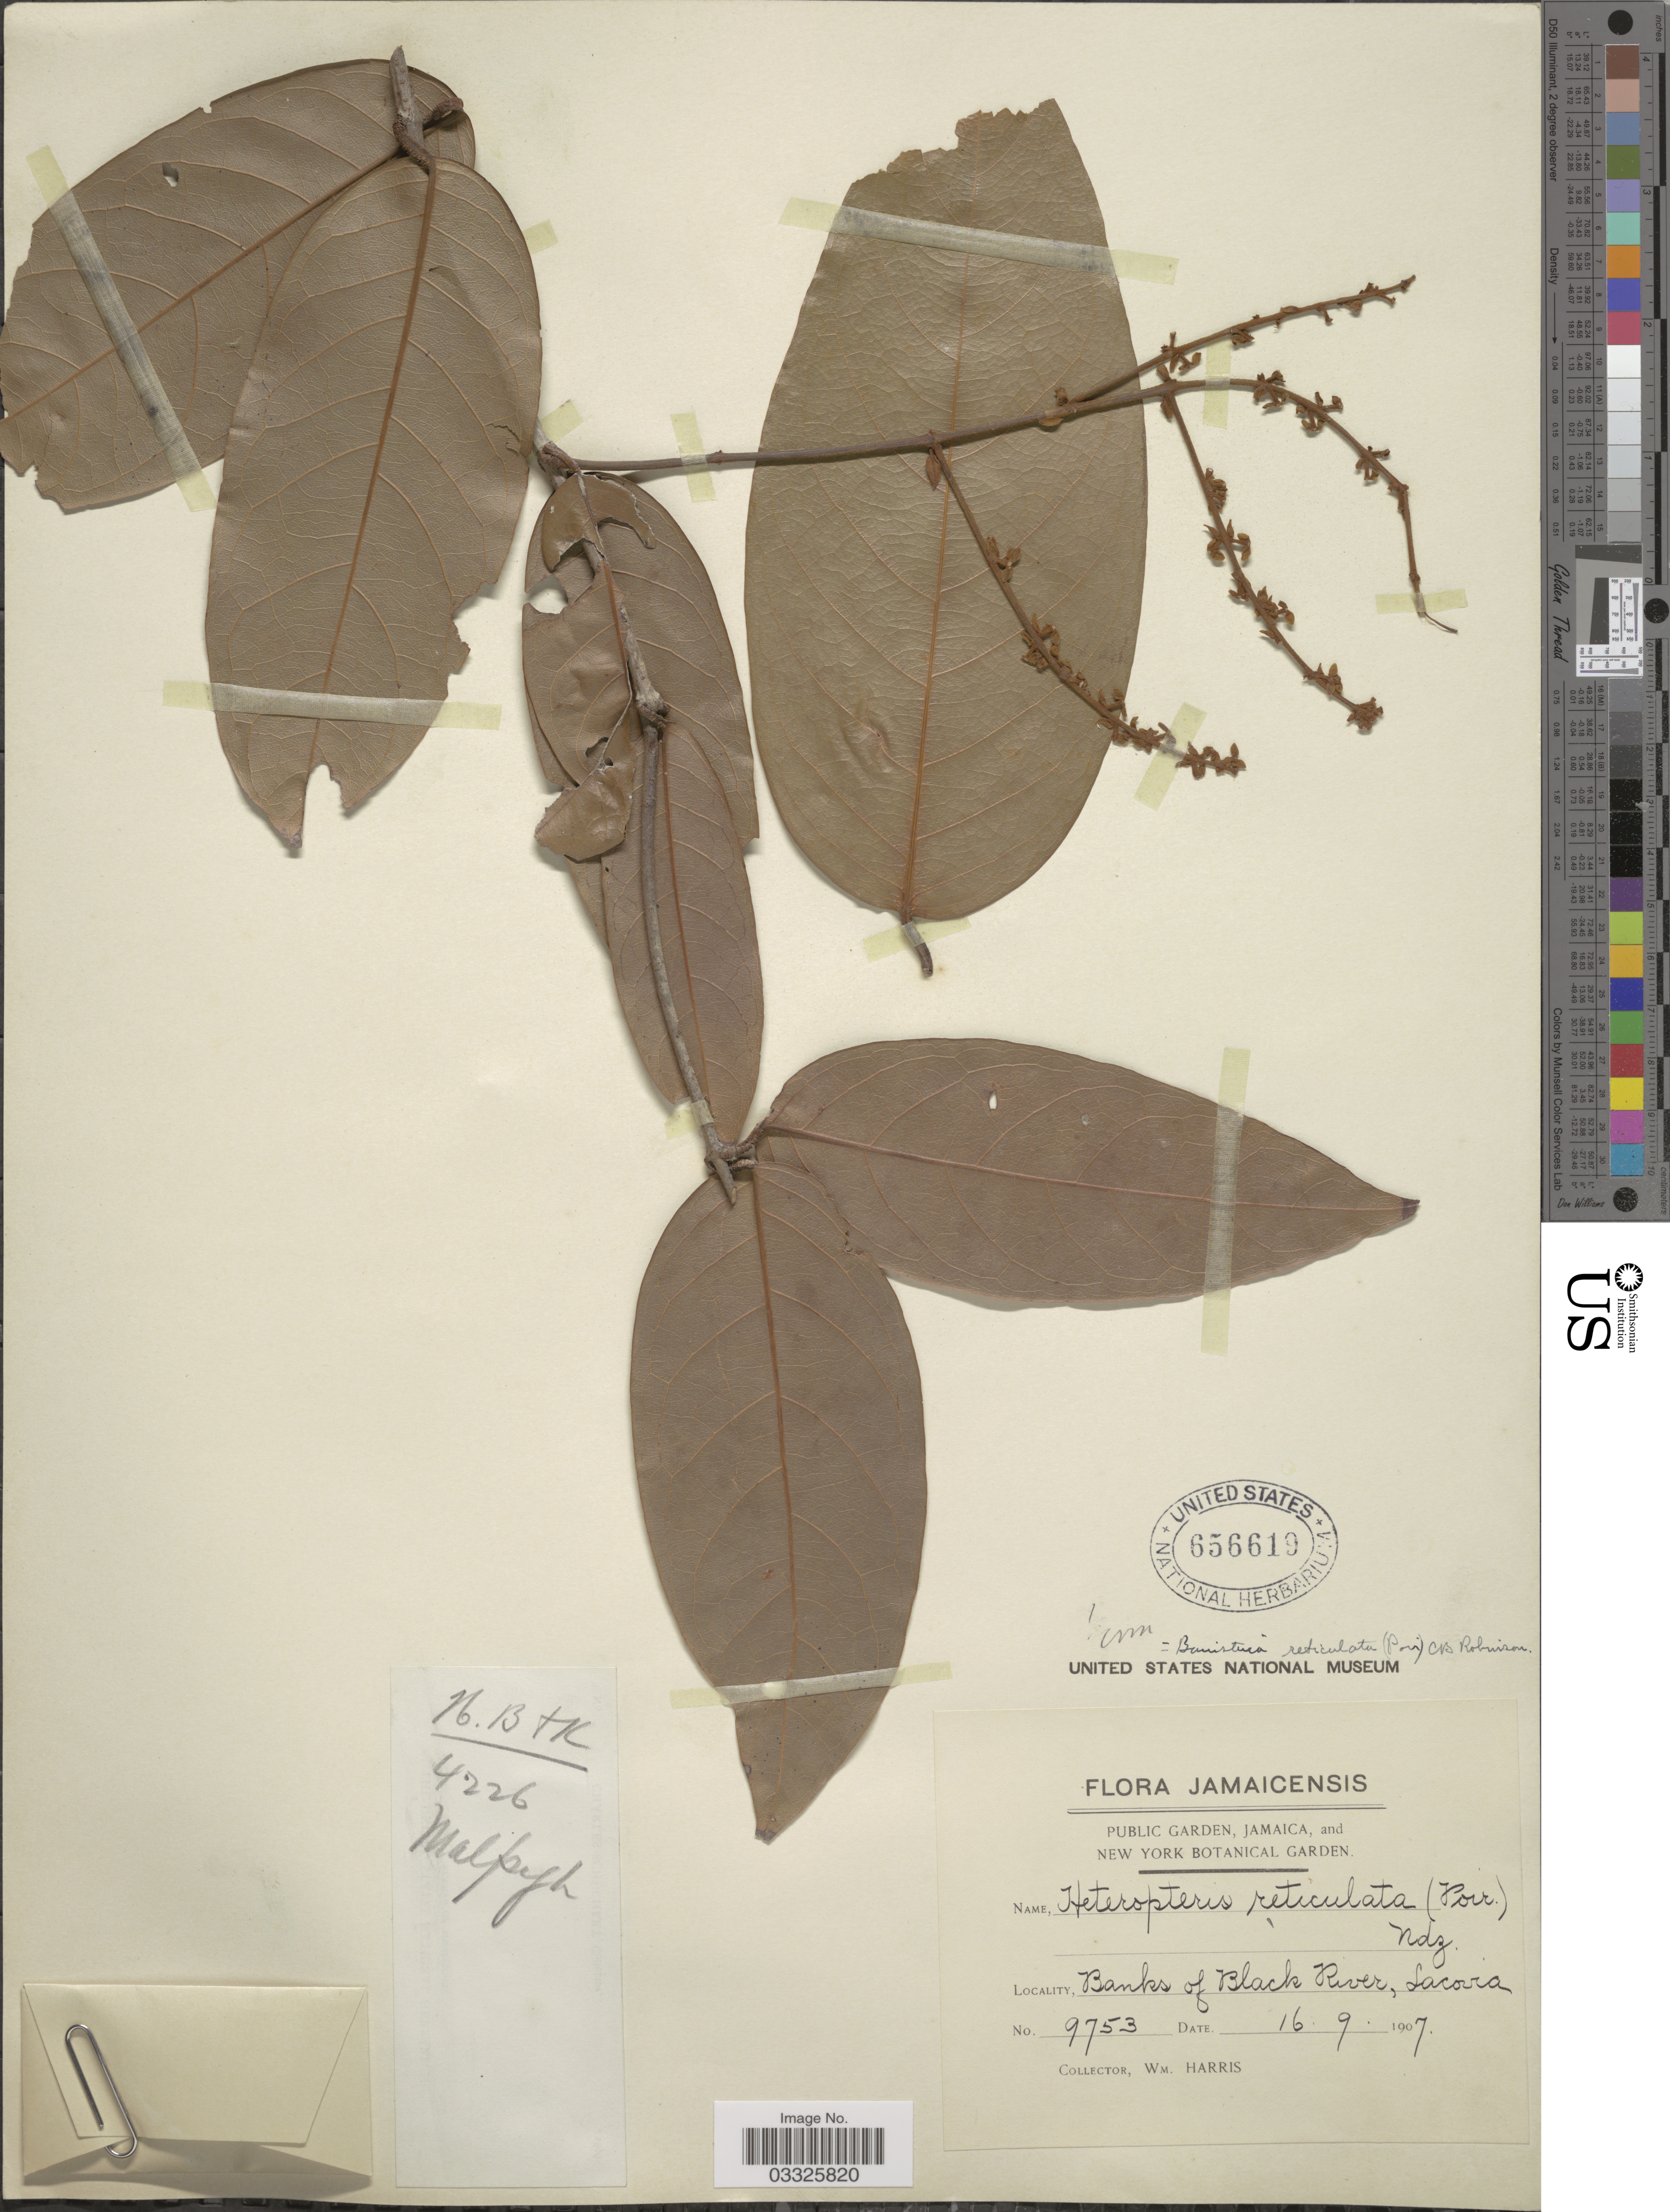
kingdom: Plantae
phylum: Tracheophyta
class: Magnoliopsida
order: Malpighiales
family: Malpighiaceae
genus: Heteropterys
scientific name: Heteropterys reticulata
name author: Griseb.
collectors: W. H. Harris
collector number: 9753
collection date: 1907-09-16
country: Jamaica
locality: Banks of Black River, Lacorra.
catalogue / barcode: US 656619